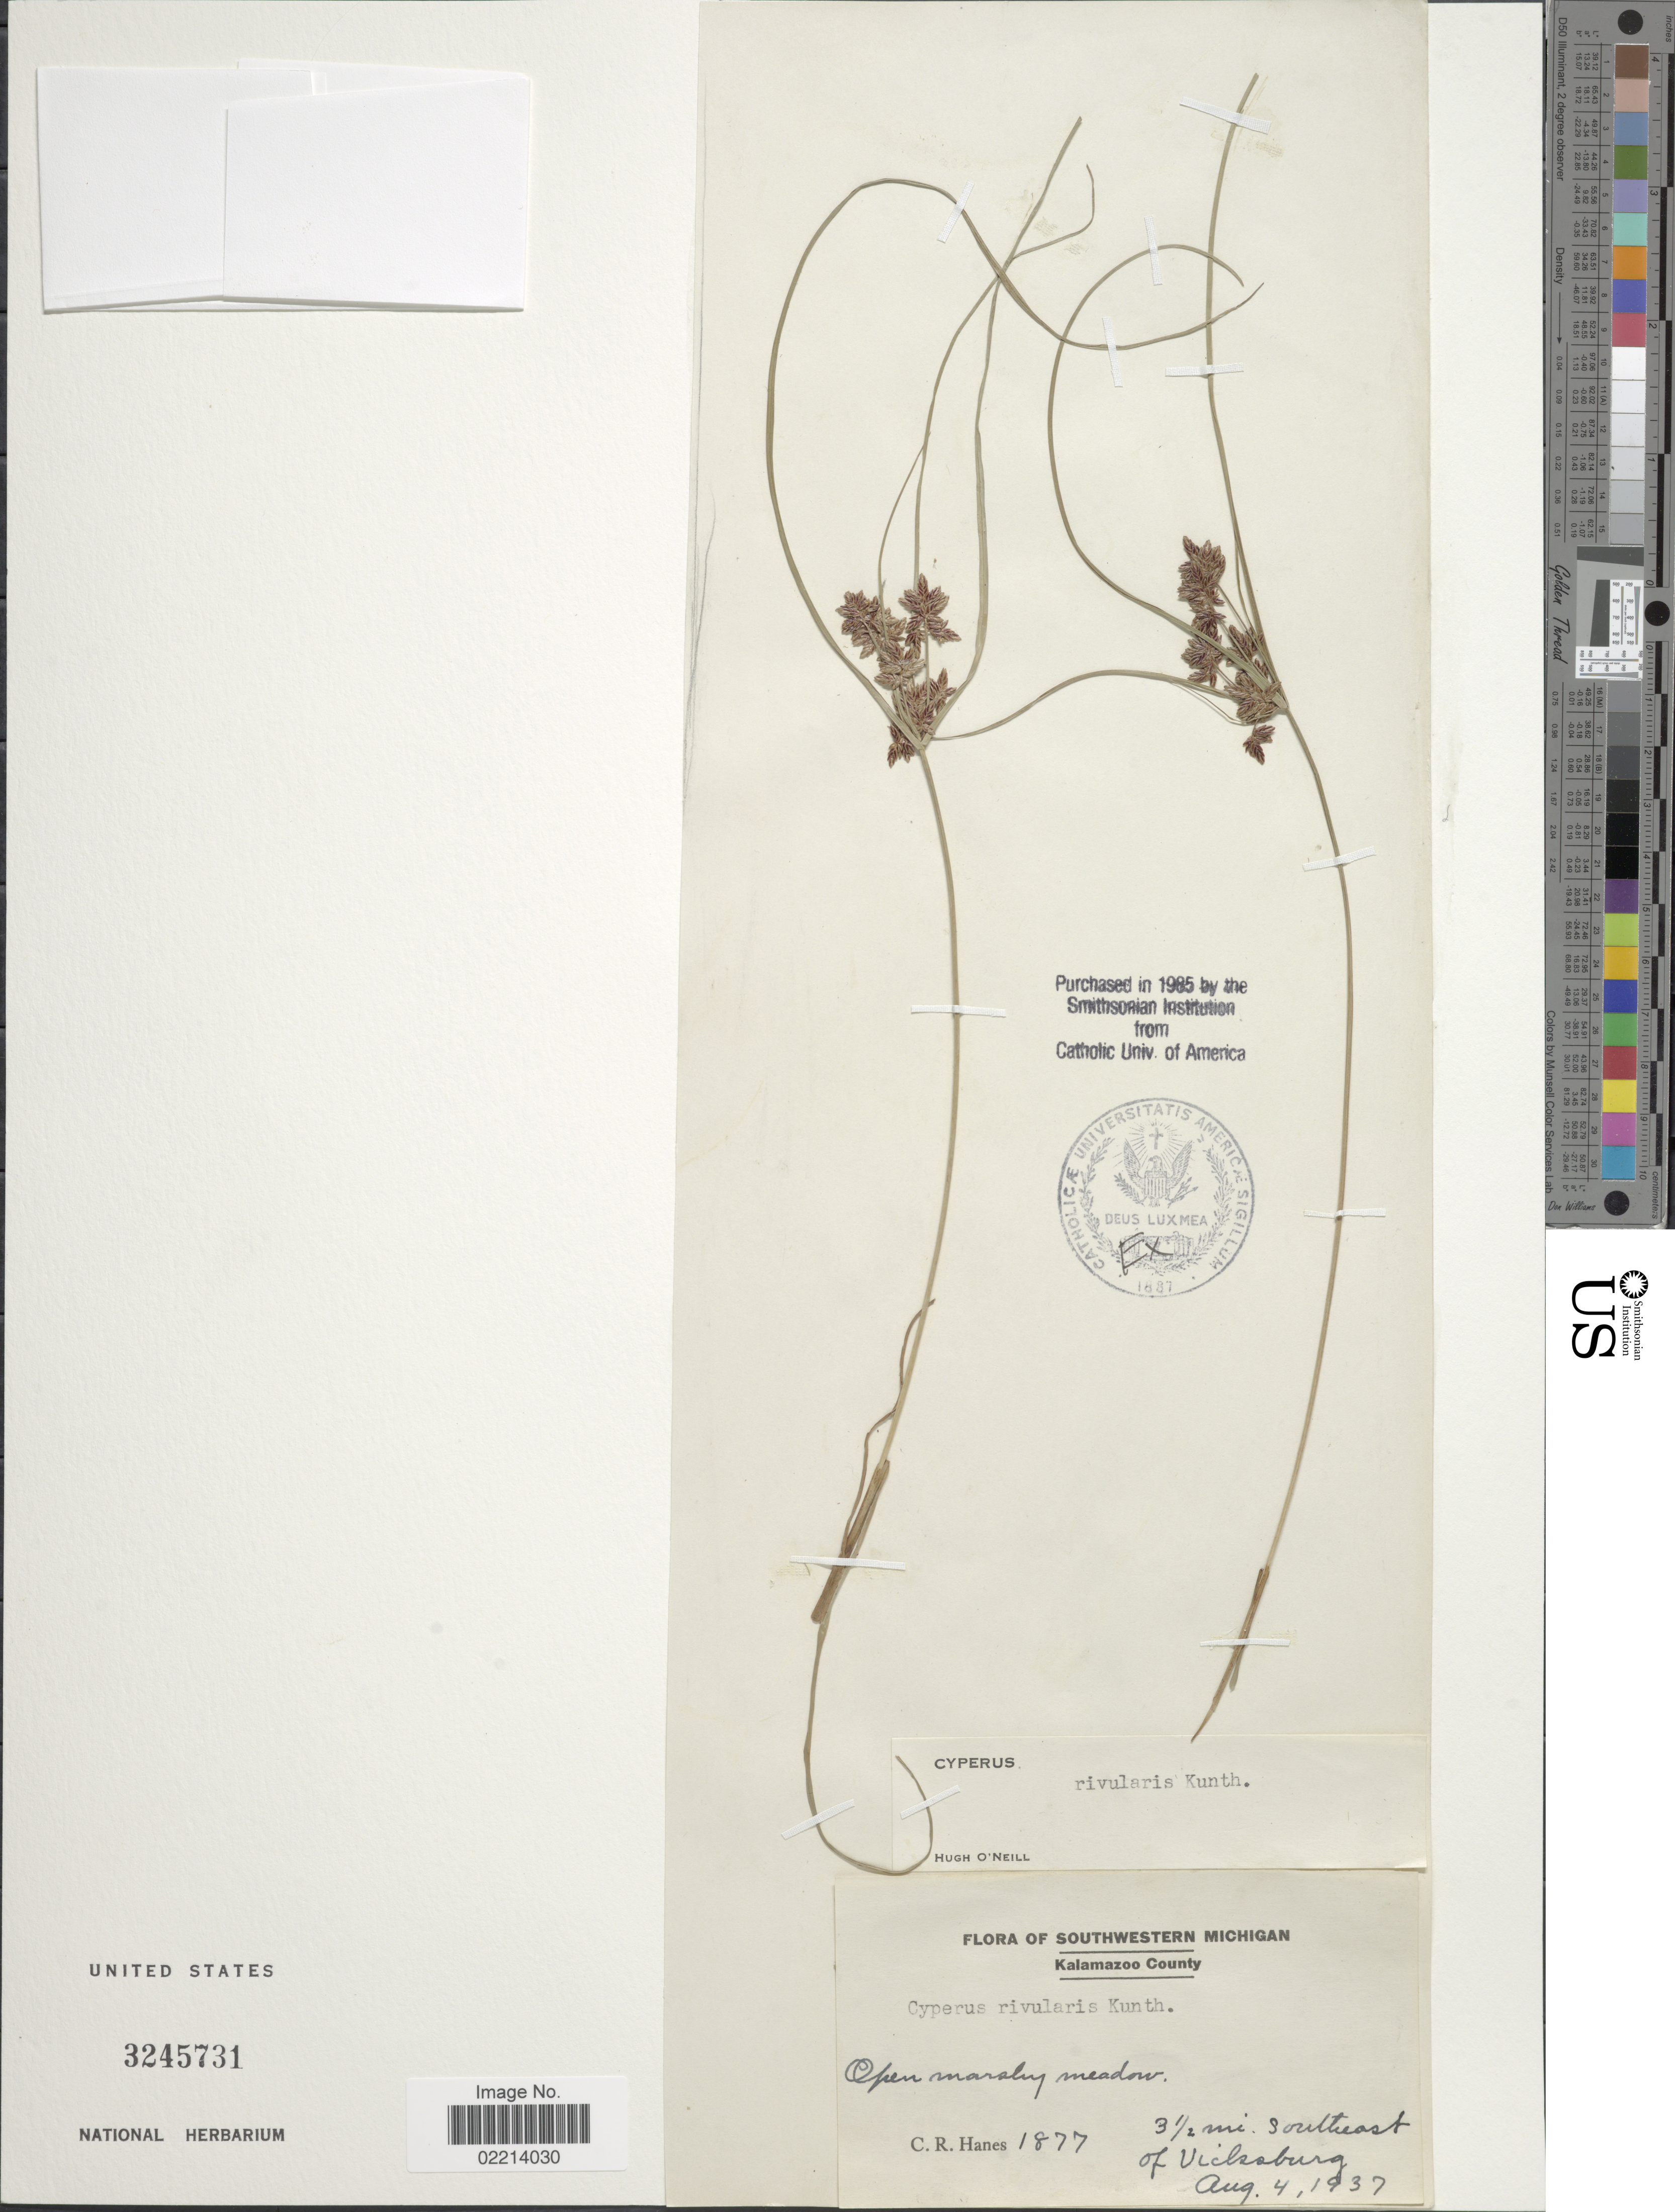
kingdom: Plantae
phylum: Tracheophyta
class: Liliopsida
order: Poales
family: Cyperaceae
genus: Cyperus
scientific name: Cyperus bipartitus Torr.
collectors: C. Hanes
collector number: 1877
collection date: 1937-08-04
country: United States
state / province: Michigan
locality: Southwestern Michigan. Kalamazoo County. Open marshy meadow. 3½ mi. southeast of Vicksburg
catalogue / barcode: US 3245731